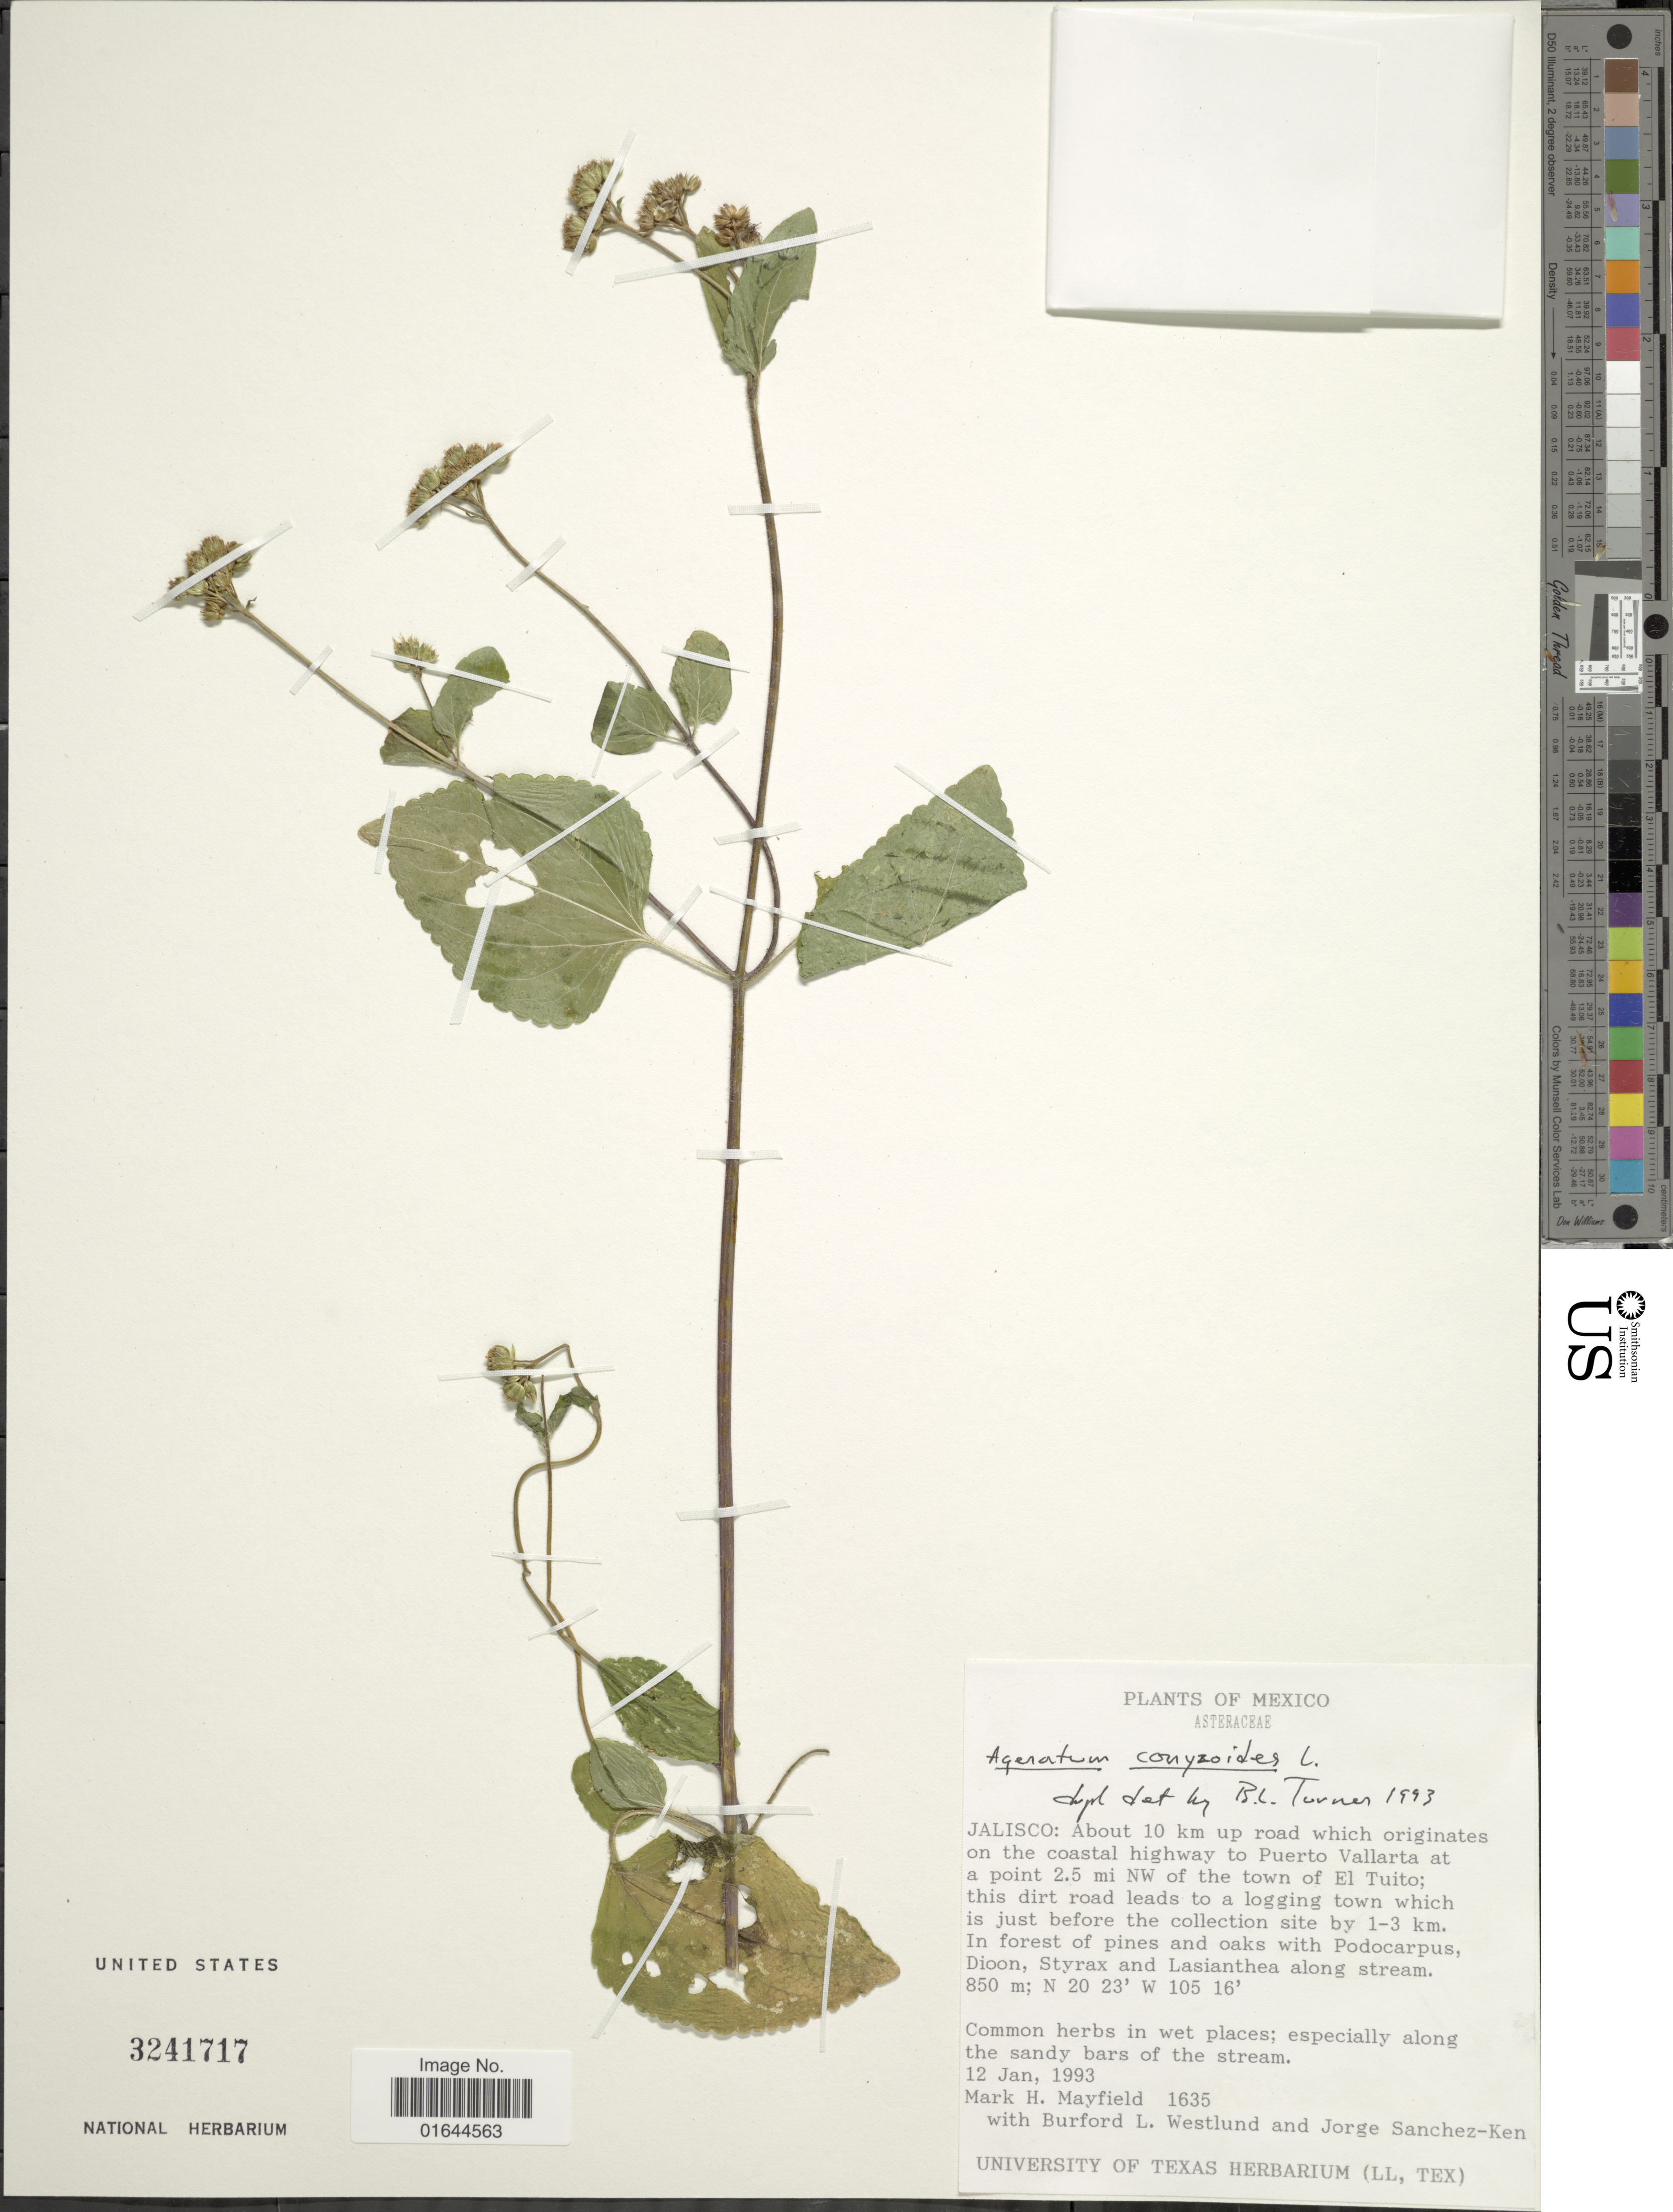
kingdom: Plantae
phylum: Tracheophyta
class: Magnoliopsida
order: Asterales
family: Asteraceae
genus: Ageratum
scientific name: Ageratum conyzoides subsp. conyzoides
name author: L.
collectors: M. H. Mayfield, B. Westlund & J. G. Sánchez-Ken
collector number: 1635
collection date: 1993-01-12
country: Mexico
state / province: Jalisco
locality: Jalisco: About 10 km up road whicj originates on the coastal highway to Puerto Vallarta at a point 2.5 mi NW of the town of El Tuito.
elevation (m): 850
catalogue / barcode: US 3241717